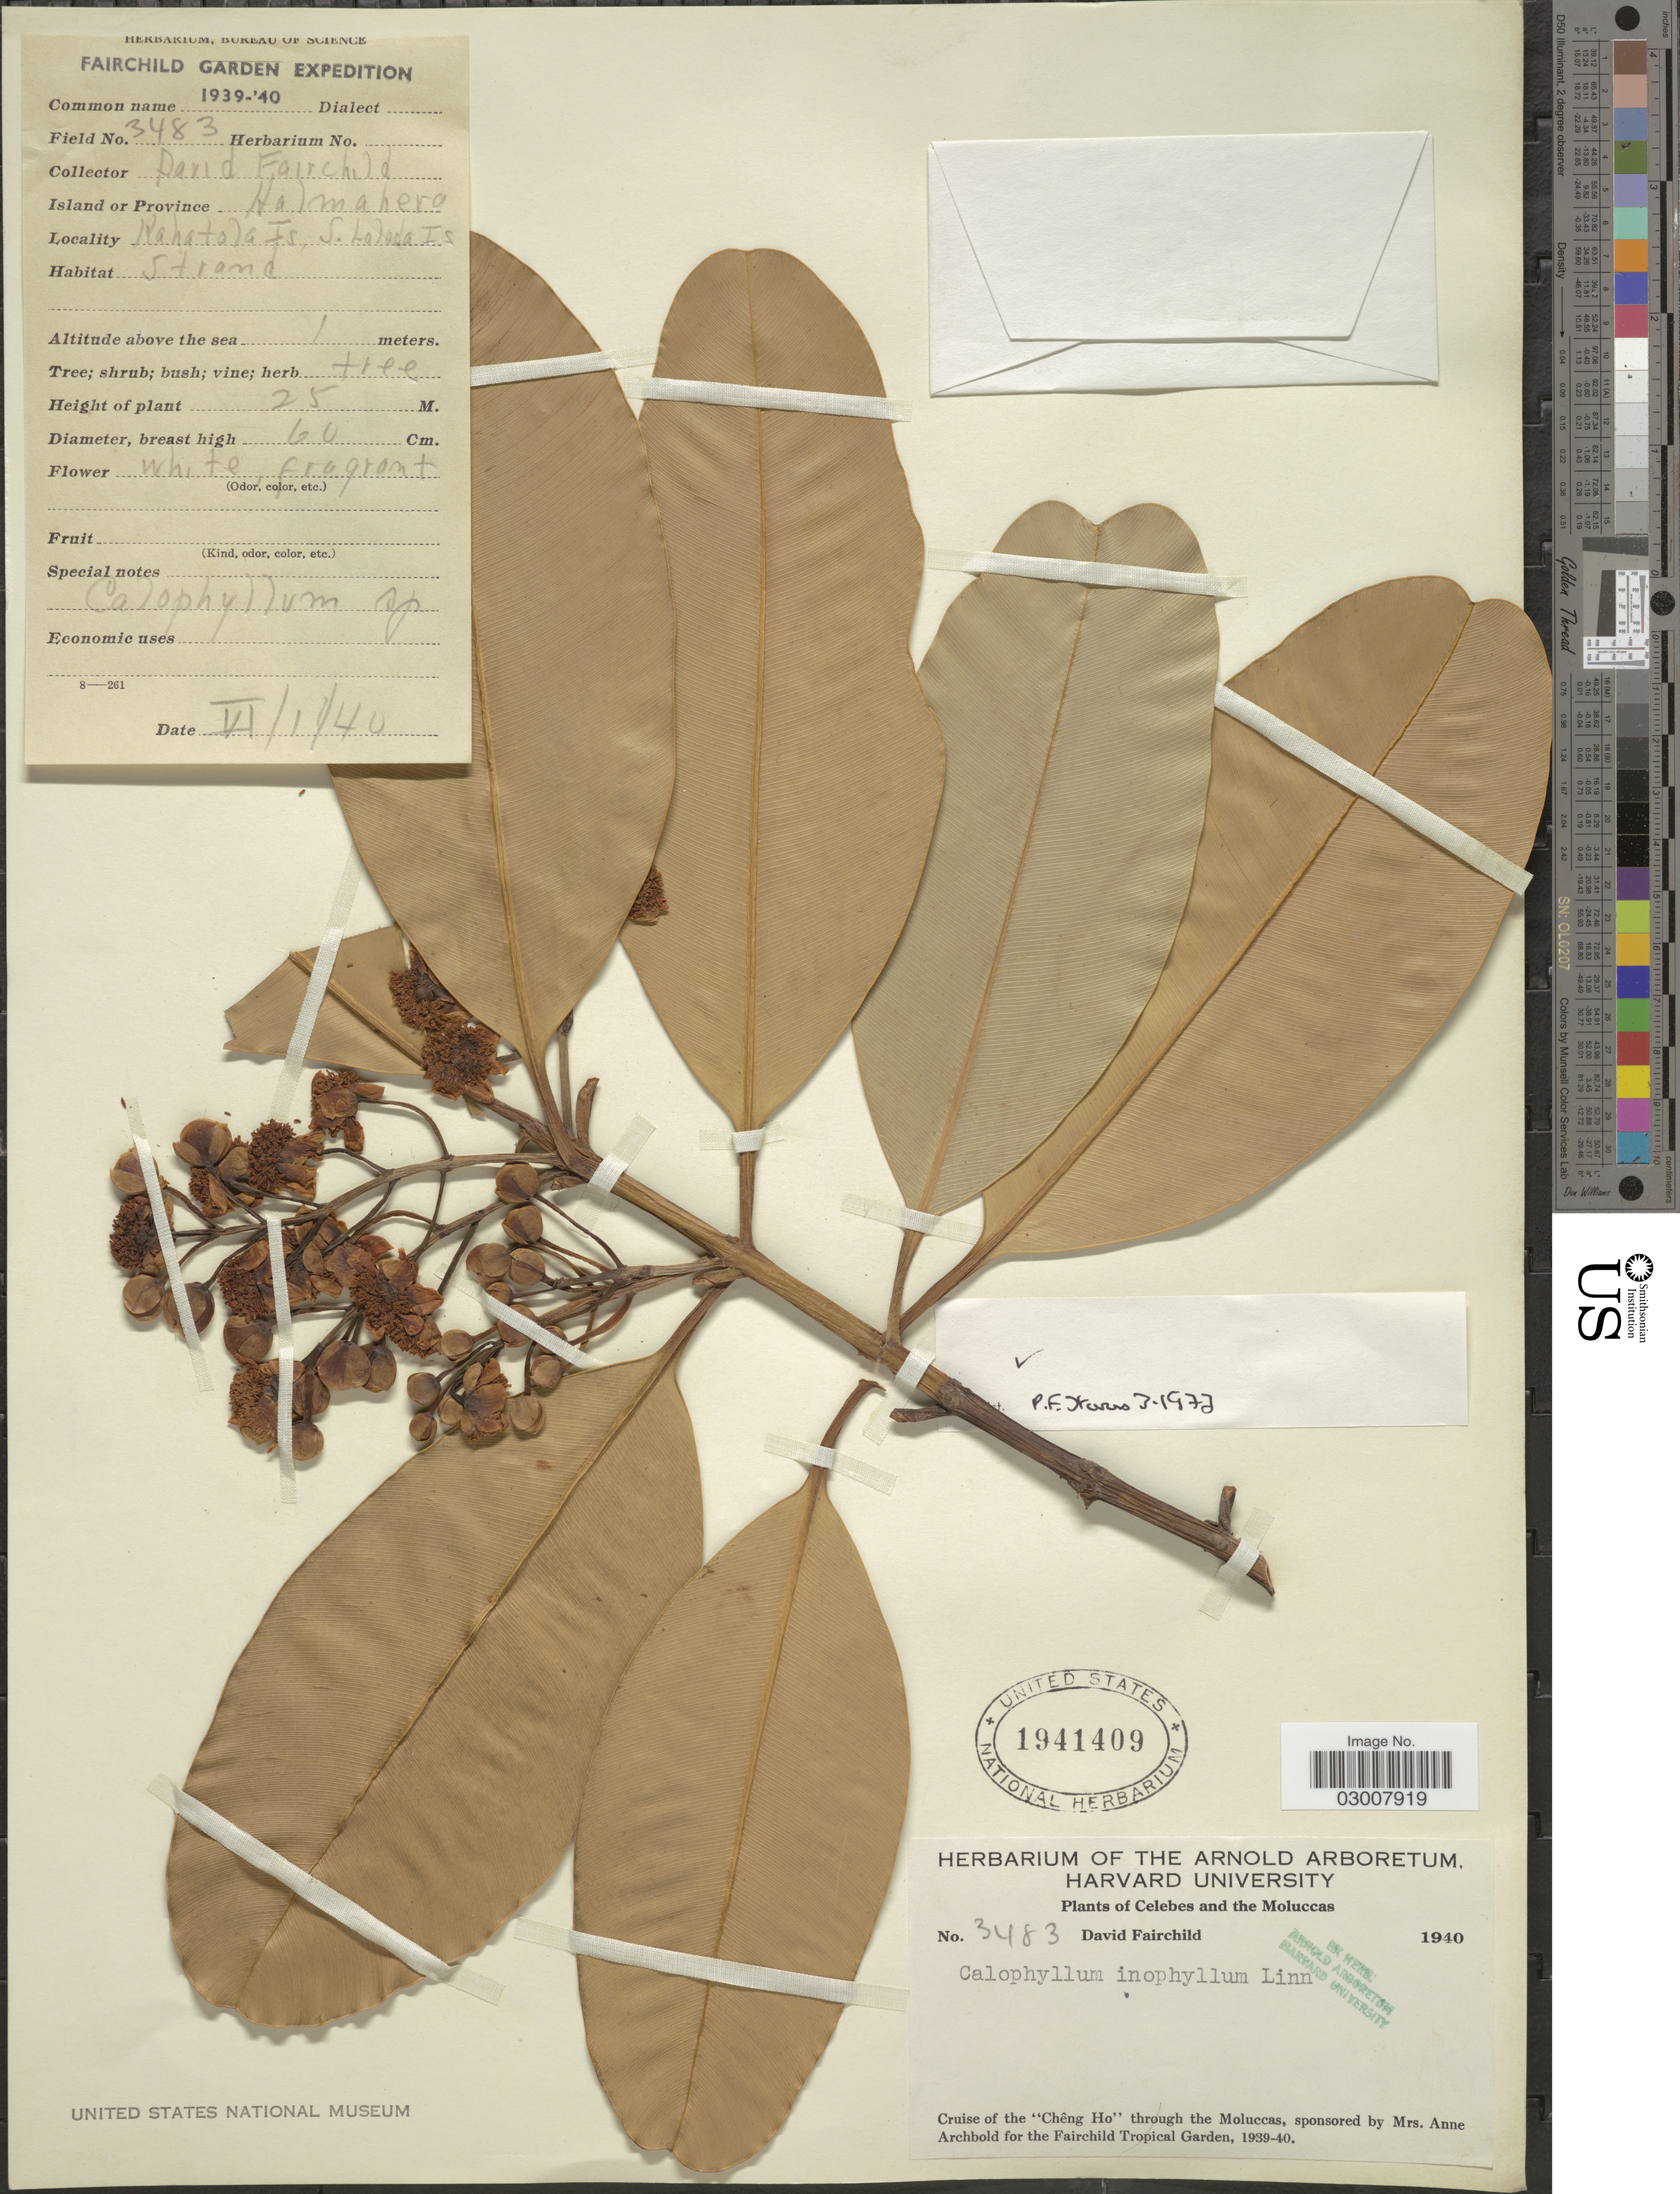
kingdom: Plantae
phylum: Tracheophyta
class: Magnoliopsida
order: Malpighiales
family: Calophyllaceae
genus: Calophyllum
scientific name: Calophyllum inophyllum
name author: L.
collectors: D. Fairchild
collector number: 3483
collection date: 1940-06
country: Indonesia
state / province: Maluku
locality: Celebes and the Moluccas. Island or Province Halmahera, Kahatola Is., S. Loloda Is.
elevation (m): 1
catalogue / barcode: US 1941409